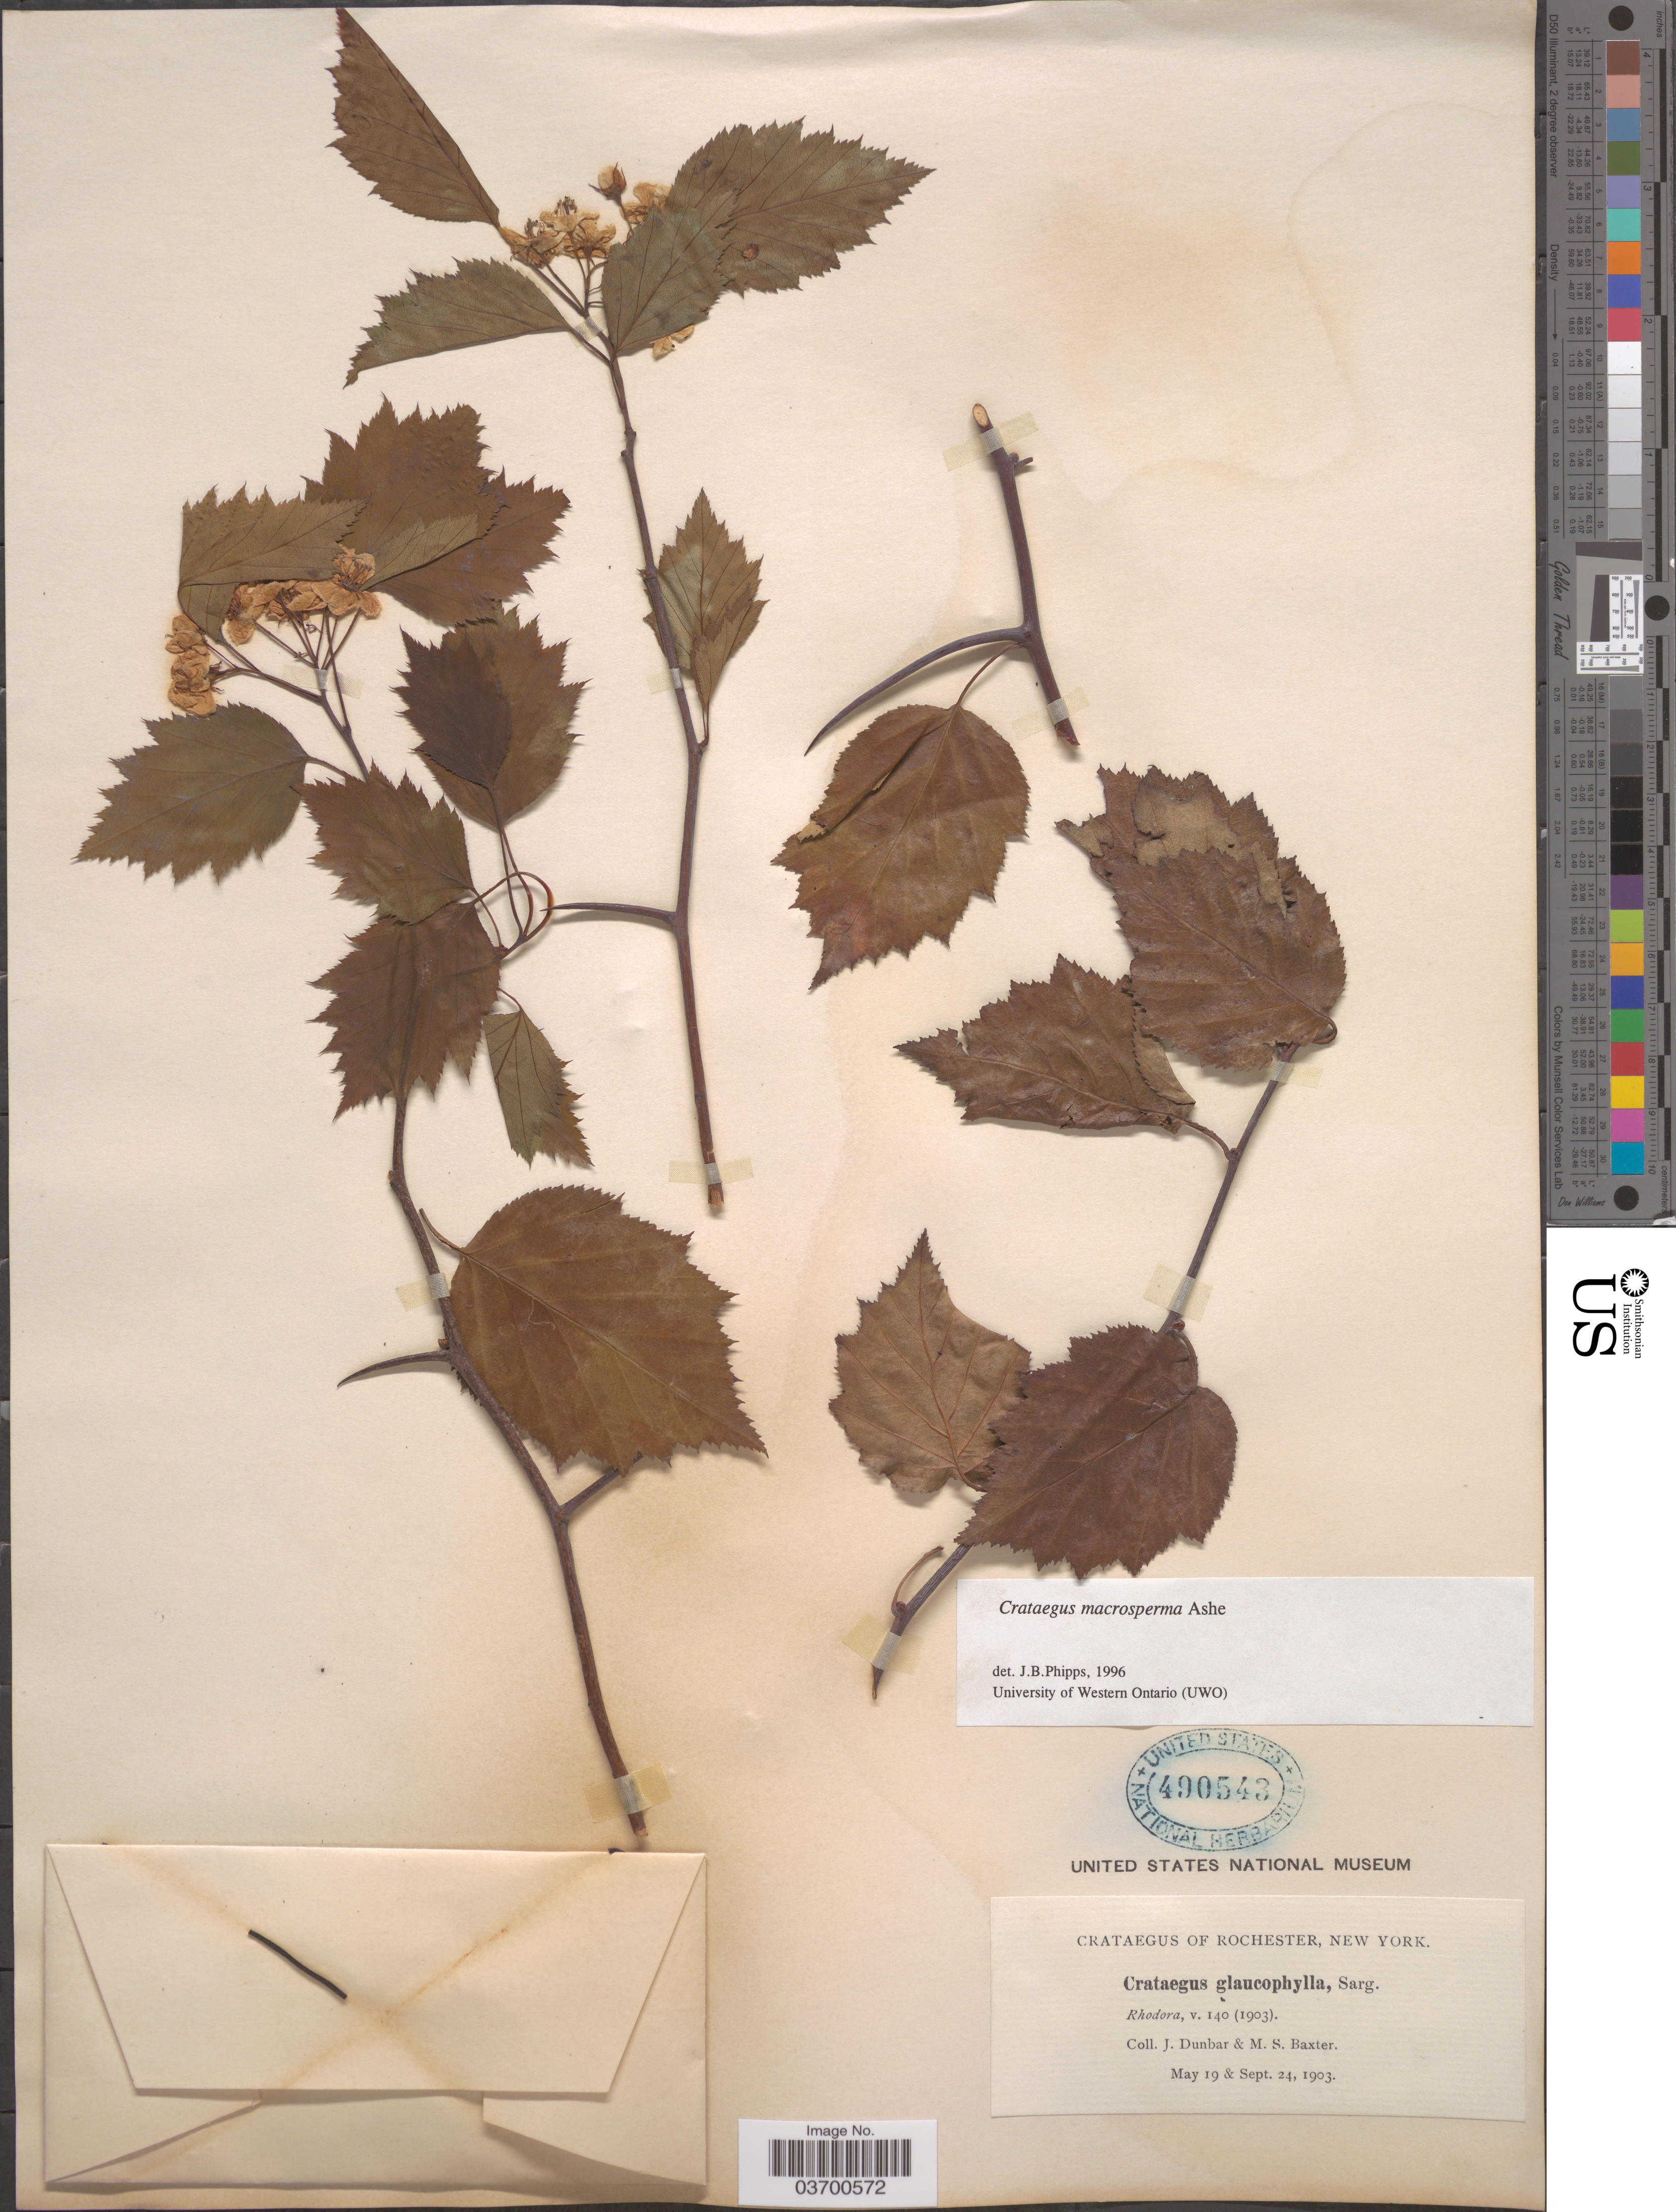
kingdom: Plantae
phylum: Tracheophyta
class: Magnoliopsida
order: Rosales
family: Rosaceae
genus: Crataegus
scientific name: Crataegus macrosperma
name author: Ashe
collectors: J. Dunbar & M. Baxter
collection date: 1903-05-19/1903-09-24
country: United States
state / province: New York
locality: Rochester.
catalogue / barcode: US 490543